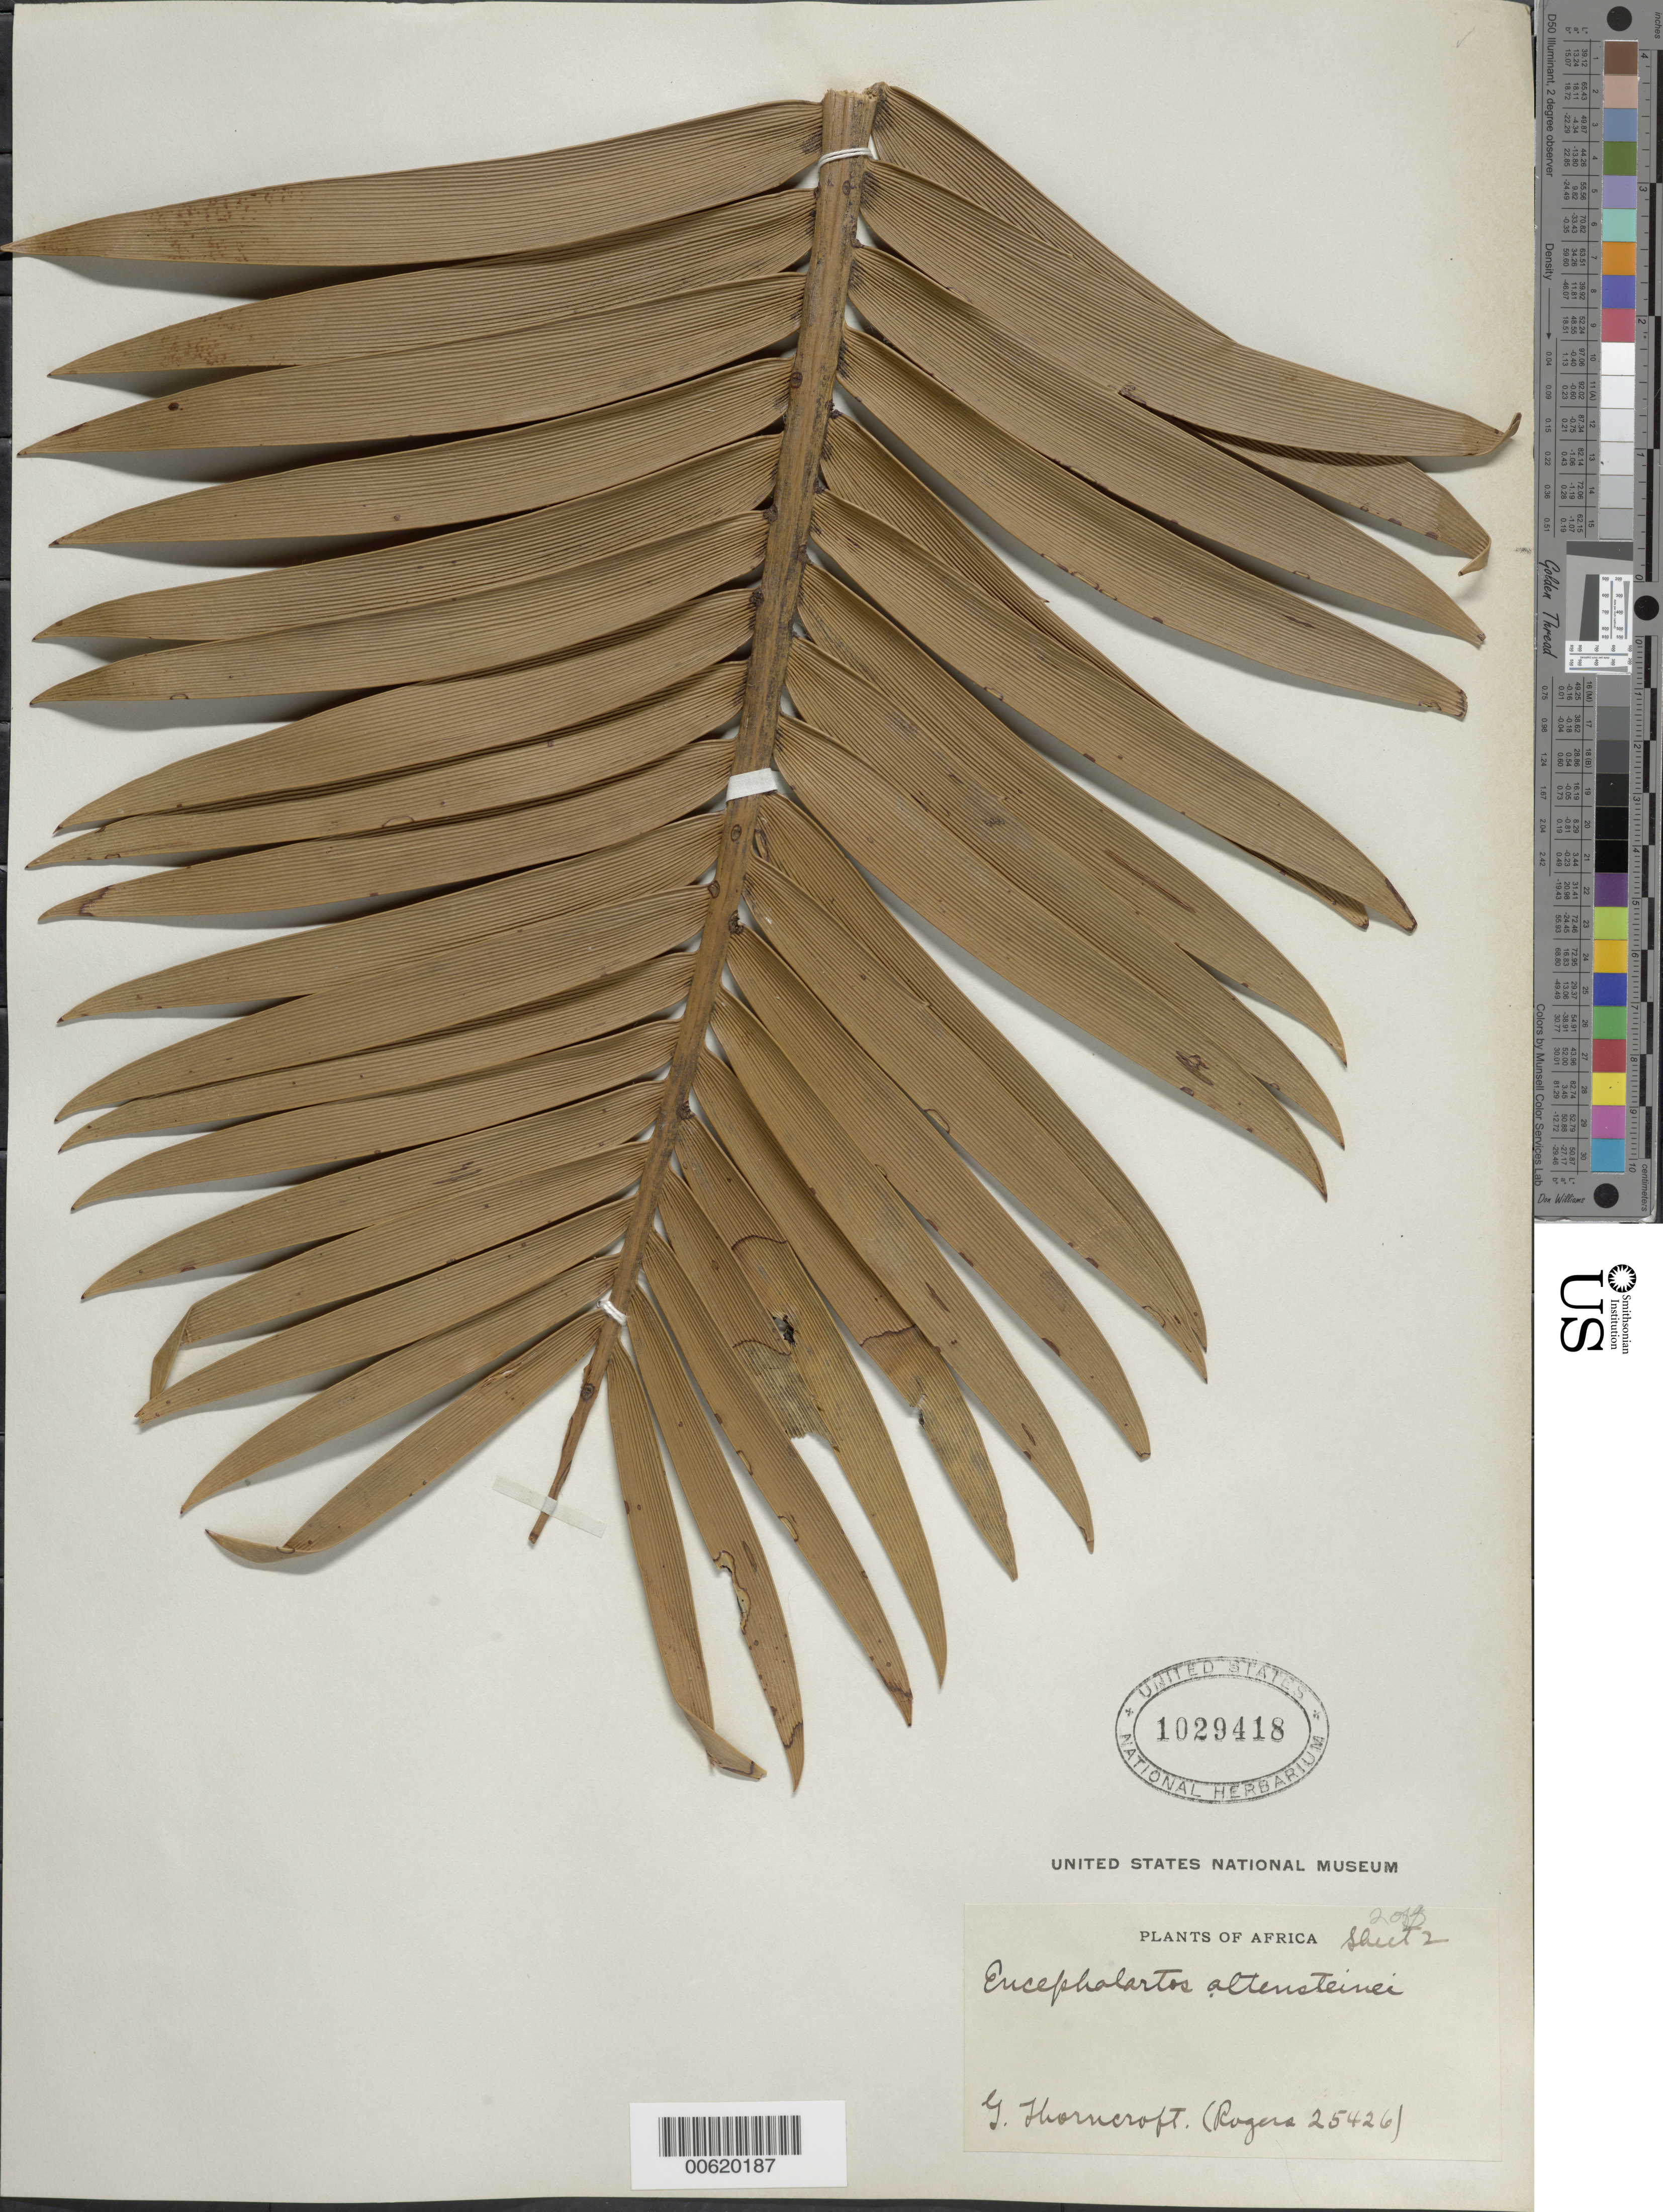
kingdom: Plantae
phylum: Tracheophyta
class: Cycadopsida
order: Cycadales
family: Zamiaceae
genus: Encephalartos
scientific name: Encephalartos altensteinii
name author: Lehm.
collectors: G. Thorncroft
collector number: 28426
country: South Africa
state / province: Mpumalanga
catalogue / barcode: US 1029418